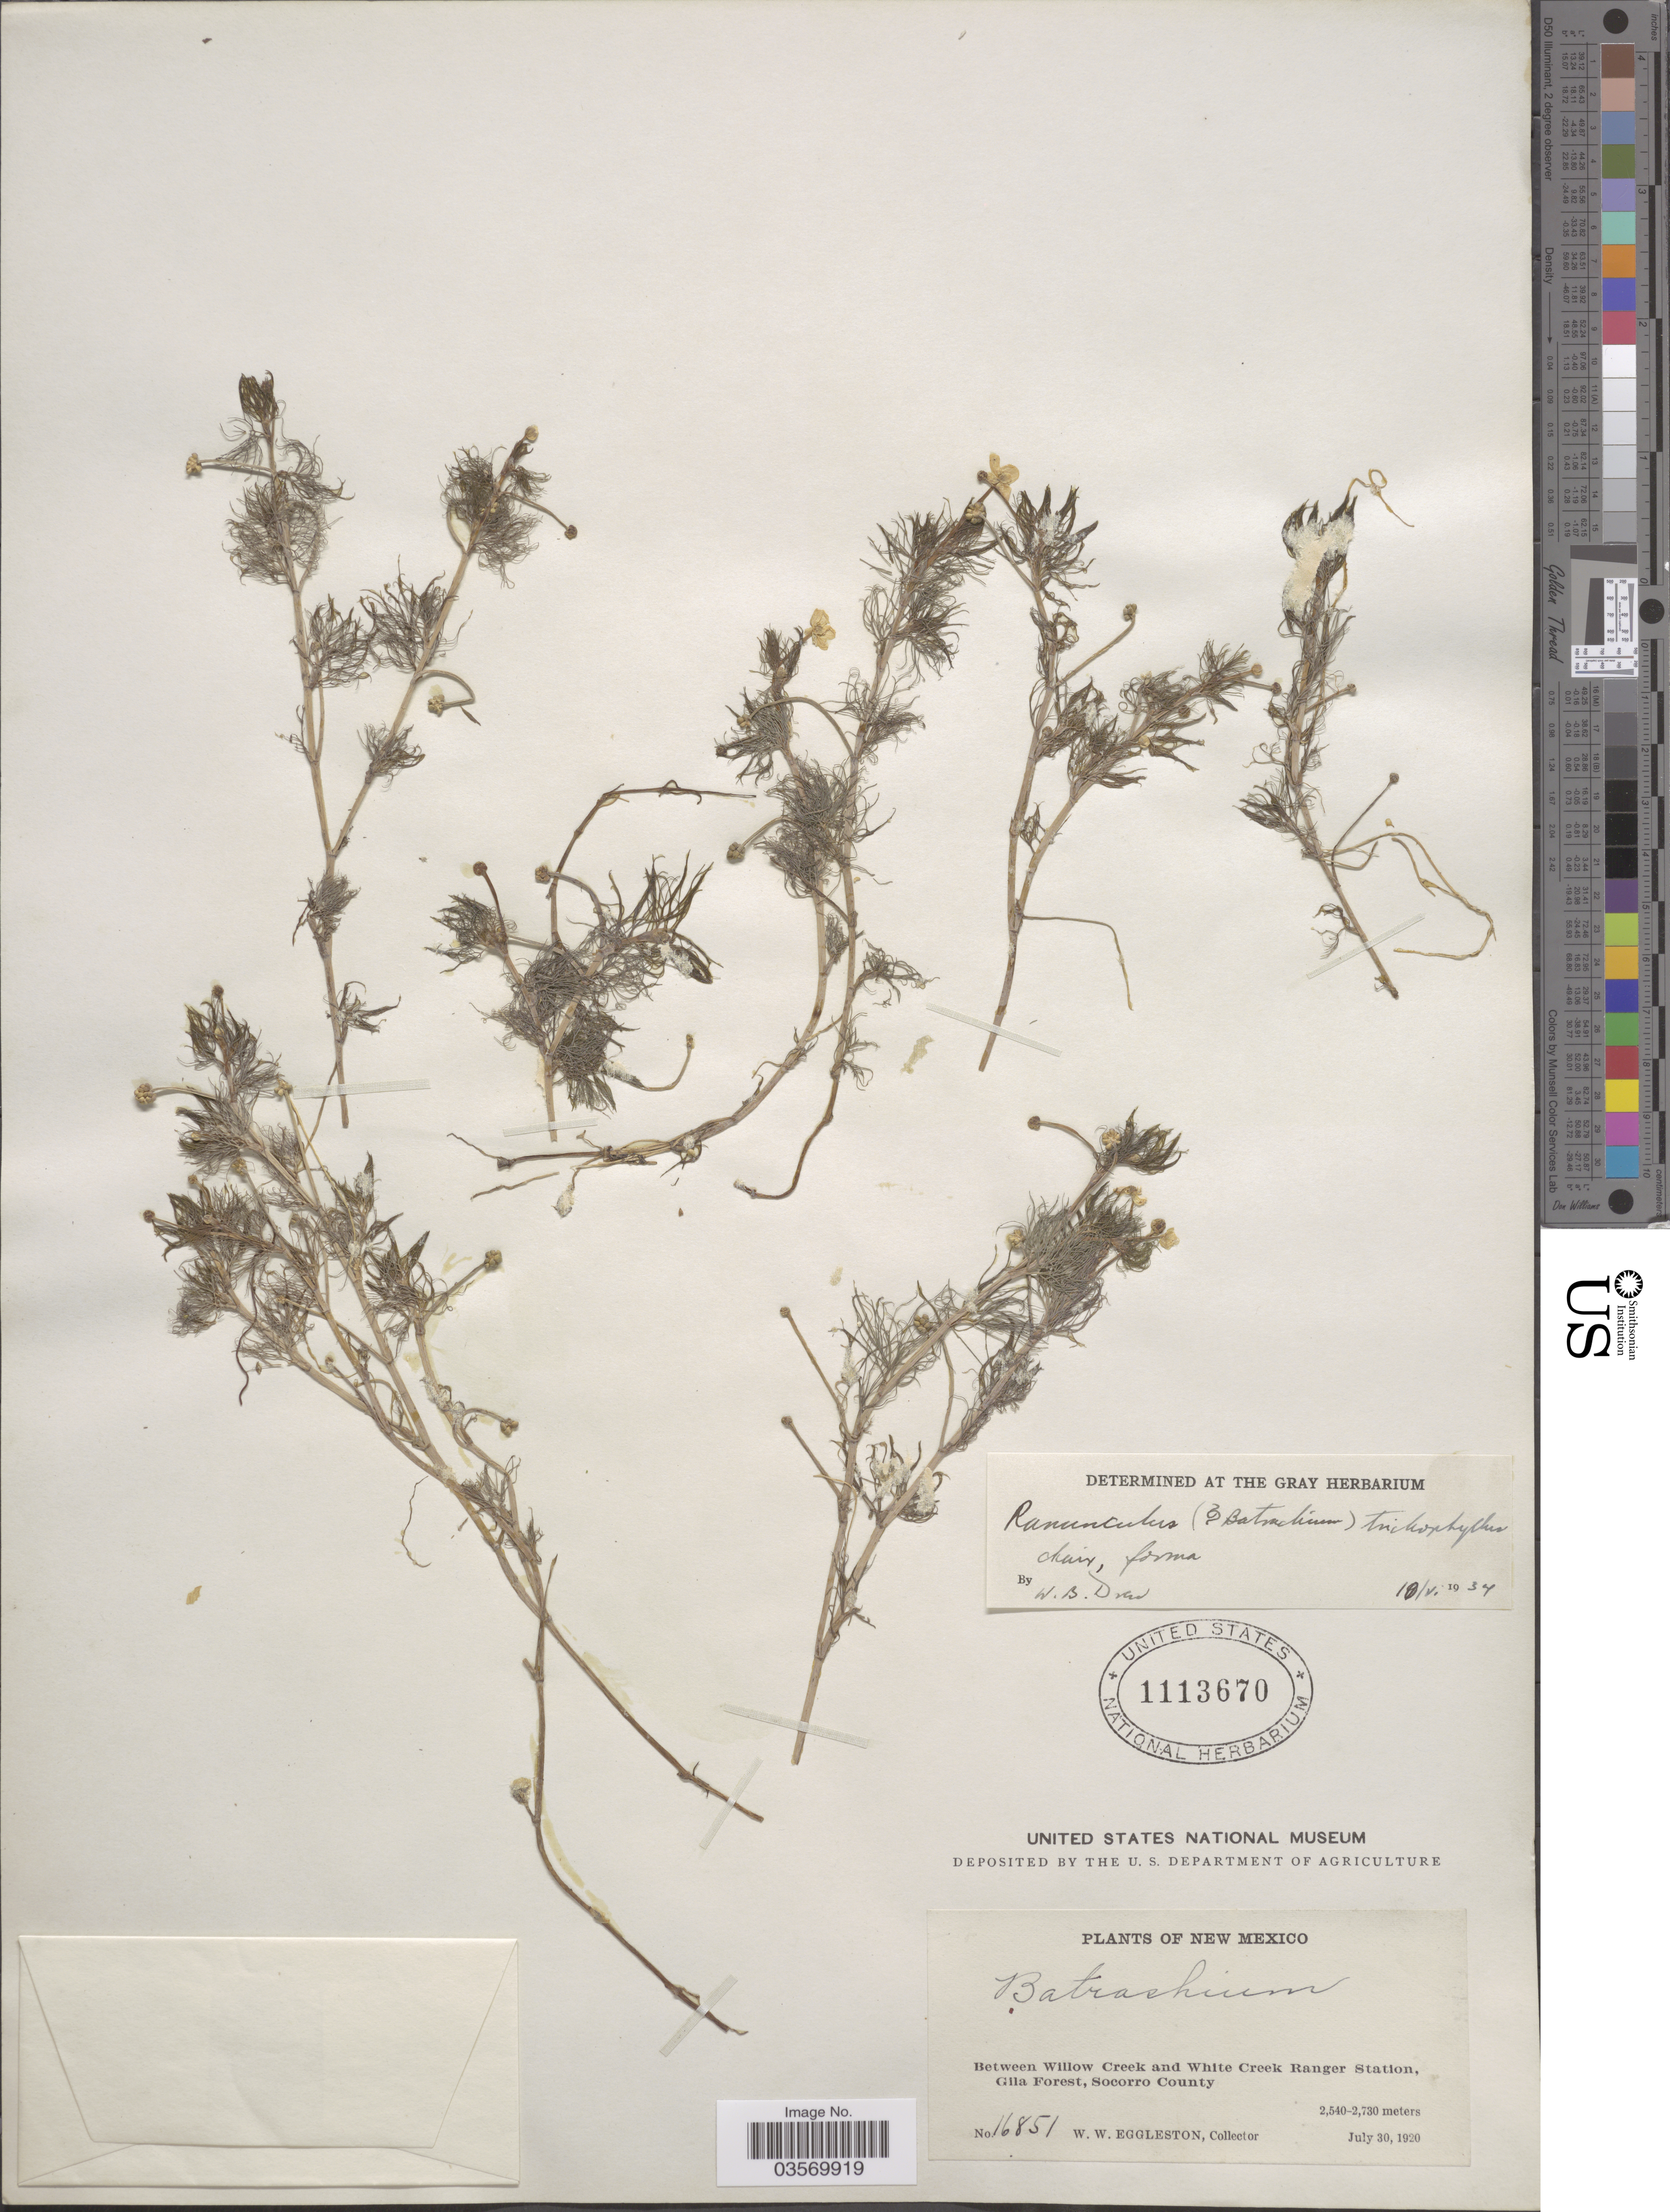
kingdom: Plantae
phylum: Tracheophyta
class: Magnoliopsida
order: Ranunculales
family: Ranunculaceae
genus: Ranunculus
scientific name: Ranunculus trichophyllus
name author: Chaix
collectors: W. W. Eggleston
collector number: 16851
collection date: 1920-07-30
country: United States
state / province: New Mexico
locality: Between Willow Creek and White Creek Ranger Station, Gila Forest, Socorro County.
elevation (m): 2540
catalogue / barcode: US 1113670